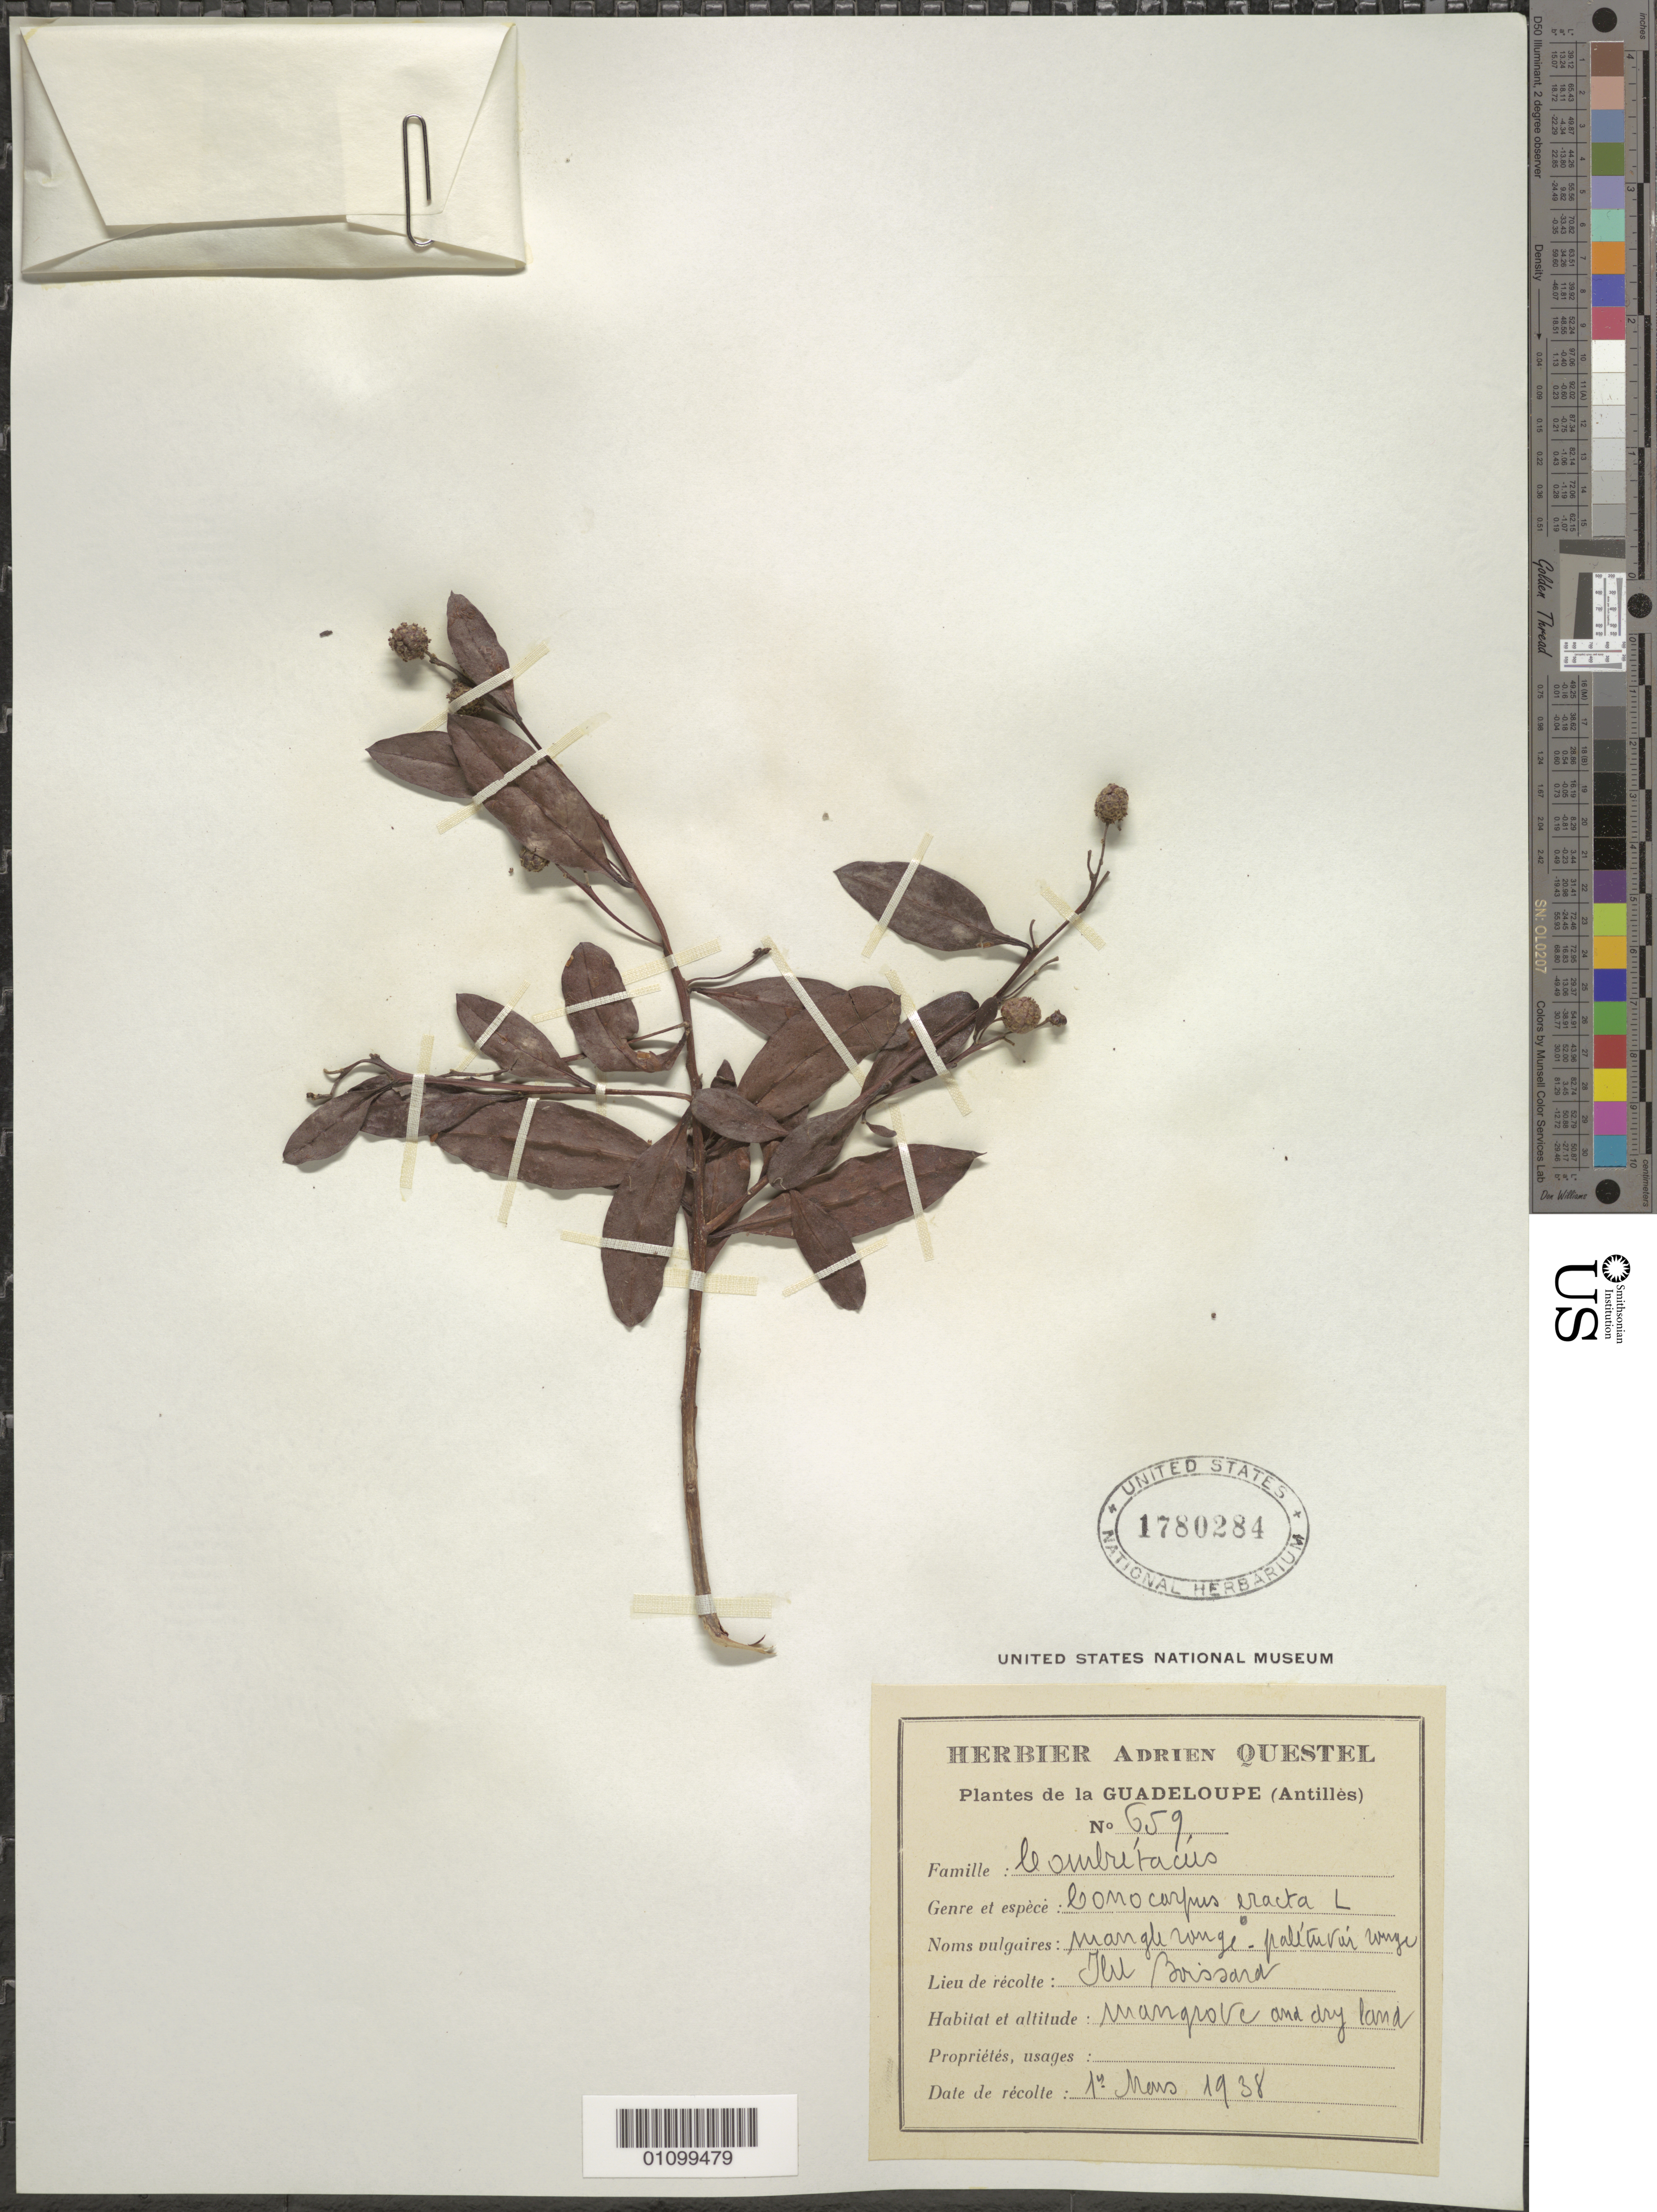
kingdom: Plantae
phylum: Tracheophyta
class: Magnoliopsida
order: Myrtales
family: Combretaceae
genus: Conocarpus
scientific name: Conocarpus erectus var. erectus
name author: L.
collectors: A. Questel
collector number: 659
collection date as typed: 10 Mar 1938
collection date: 1938-03-10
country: Guadeloupe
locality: Ilet Boissard. Mangrove and dry land.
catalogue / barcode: US 1780284